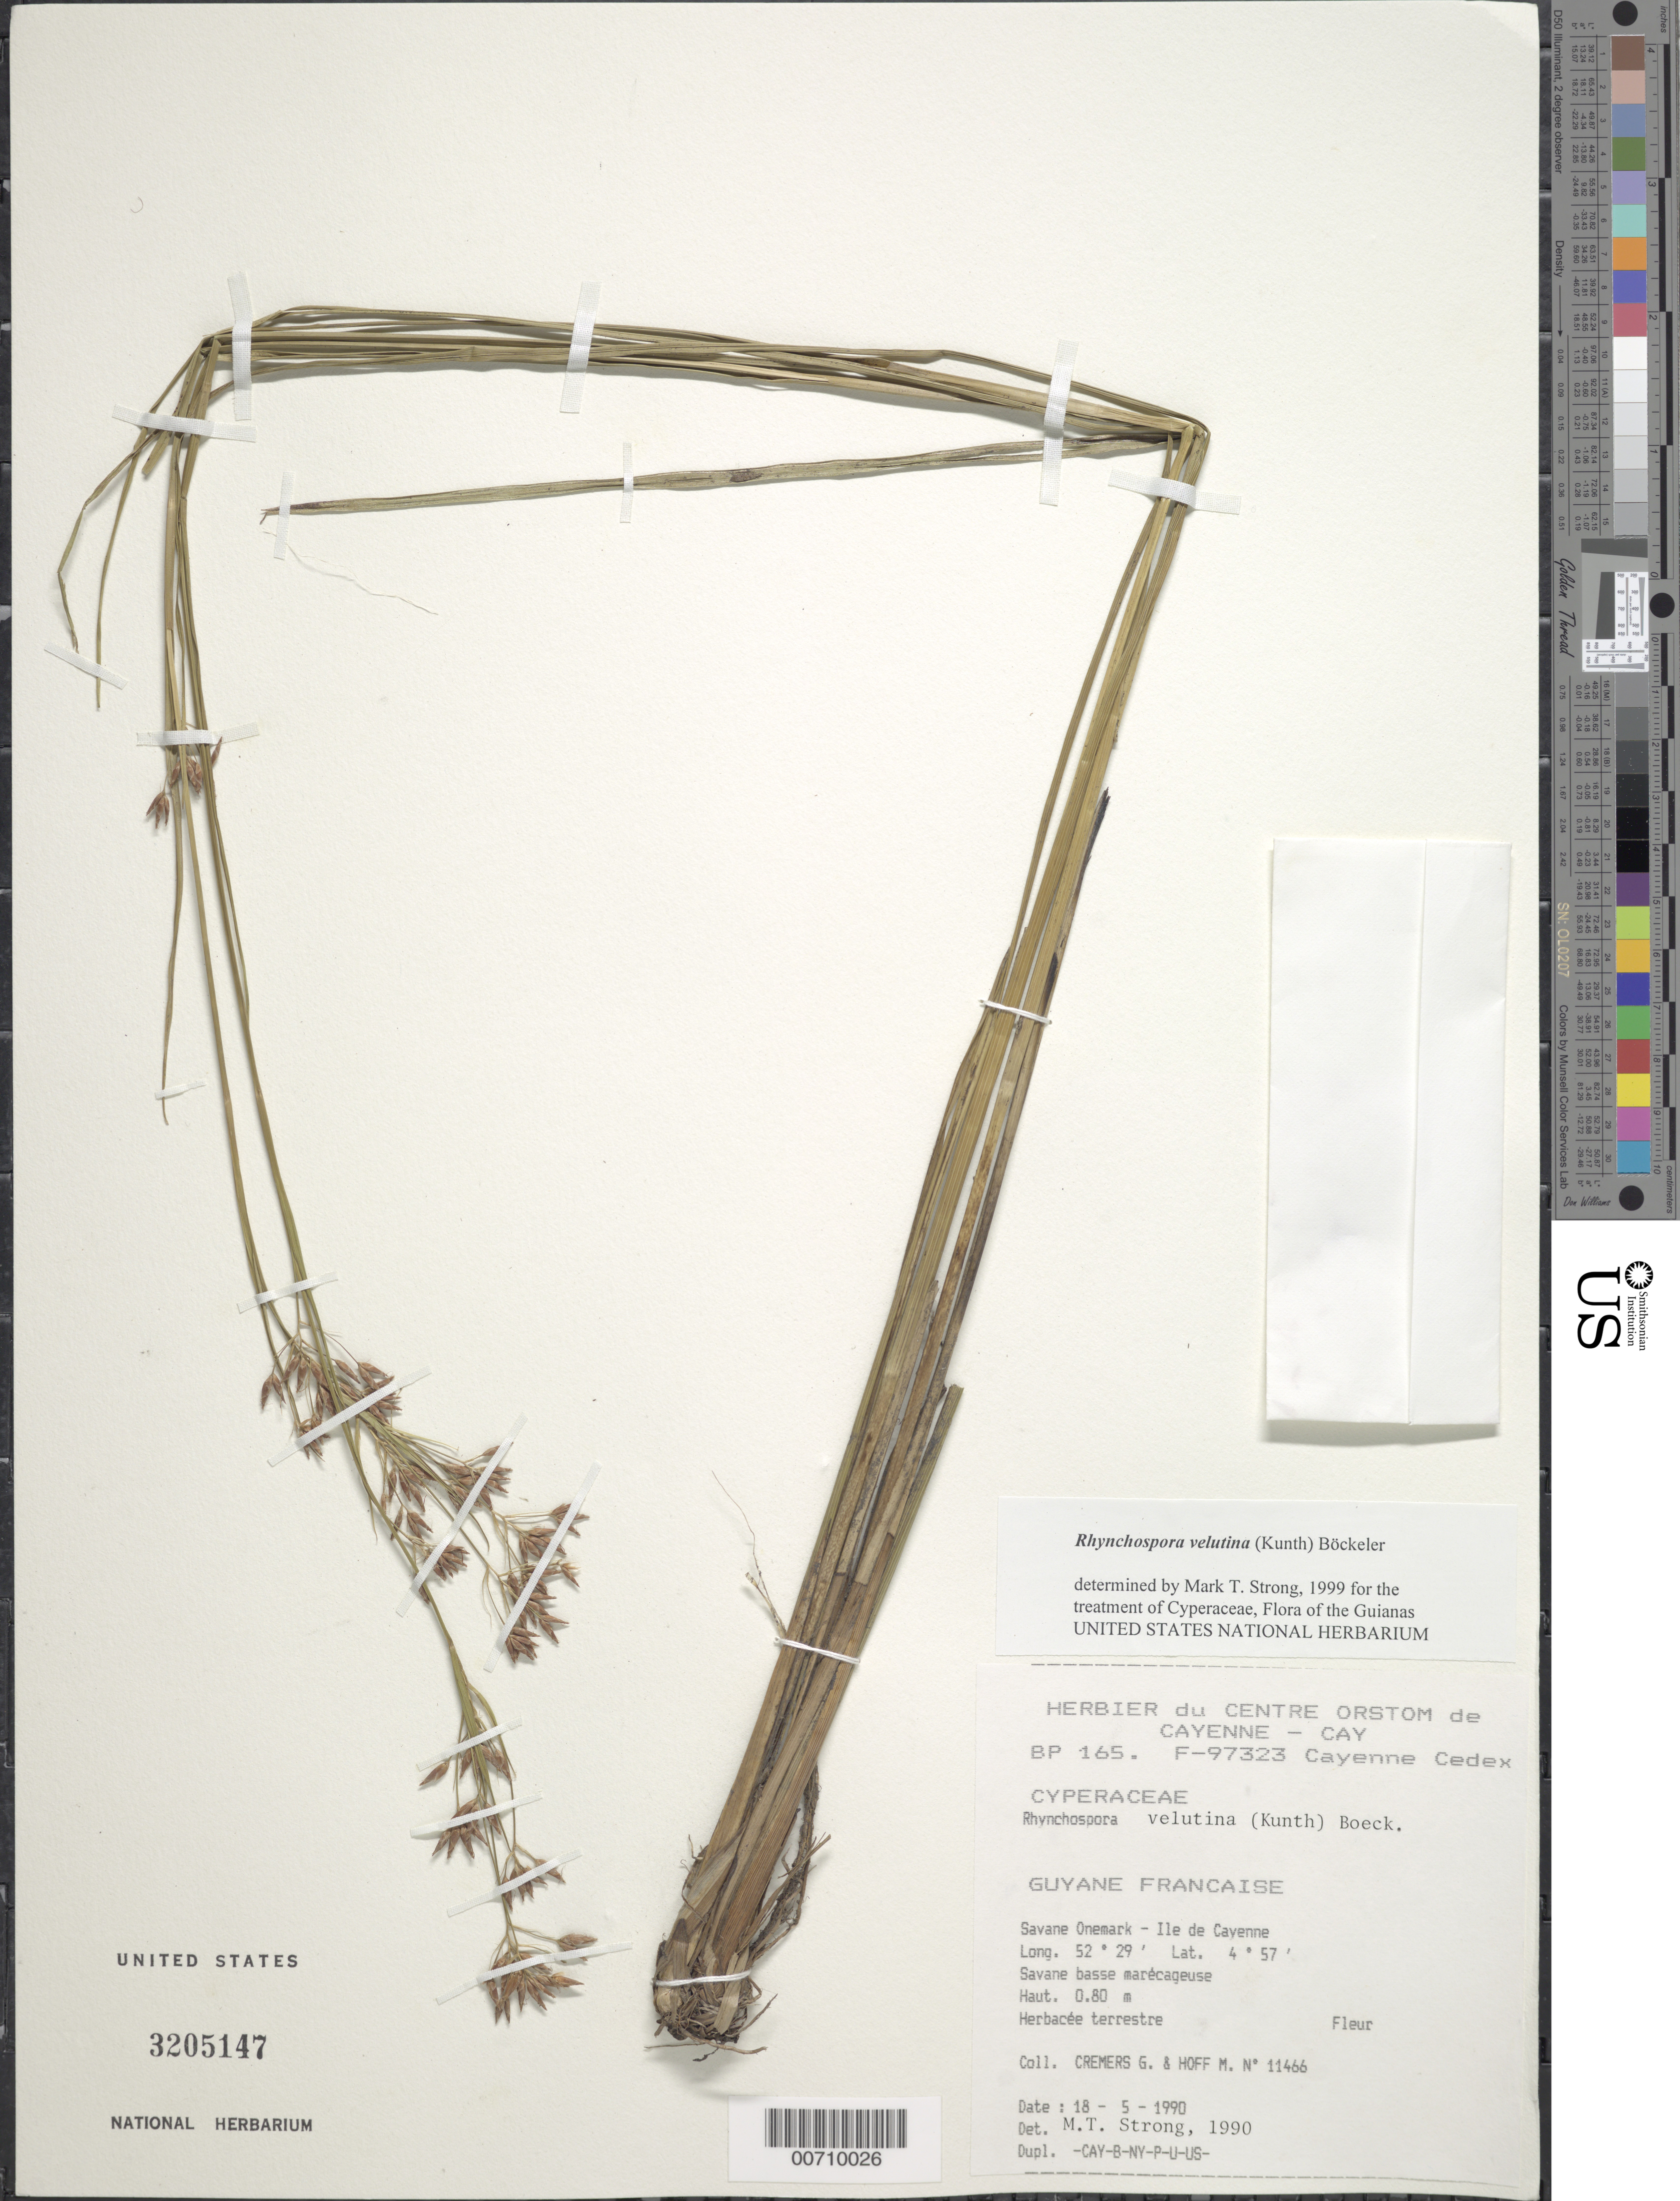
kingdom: Plantae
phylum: Tracheophyta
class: Liliopsida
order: Poales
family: Cyperaceae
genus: Rhynchospora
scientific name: Rhynchospora velutina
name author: (Kunth) Boeckeler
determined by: Strong, M. T., (US), Smithsonian Institution - National Museum of Natural History (UNITED STATES)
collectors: G. Cremers & M. Hoff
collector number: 11416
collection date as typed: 18-May-90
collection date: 1990-05-18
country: French Guiana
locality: Savane Onemark, Ile de Cayenne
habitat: Low marshy savanna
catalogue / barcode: US 3205147